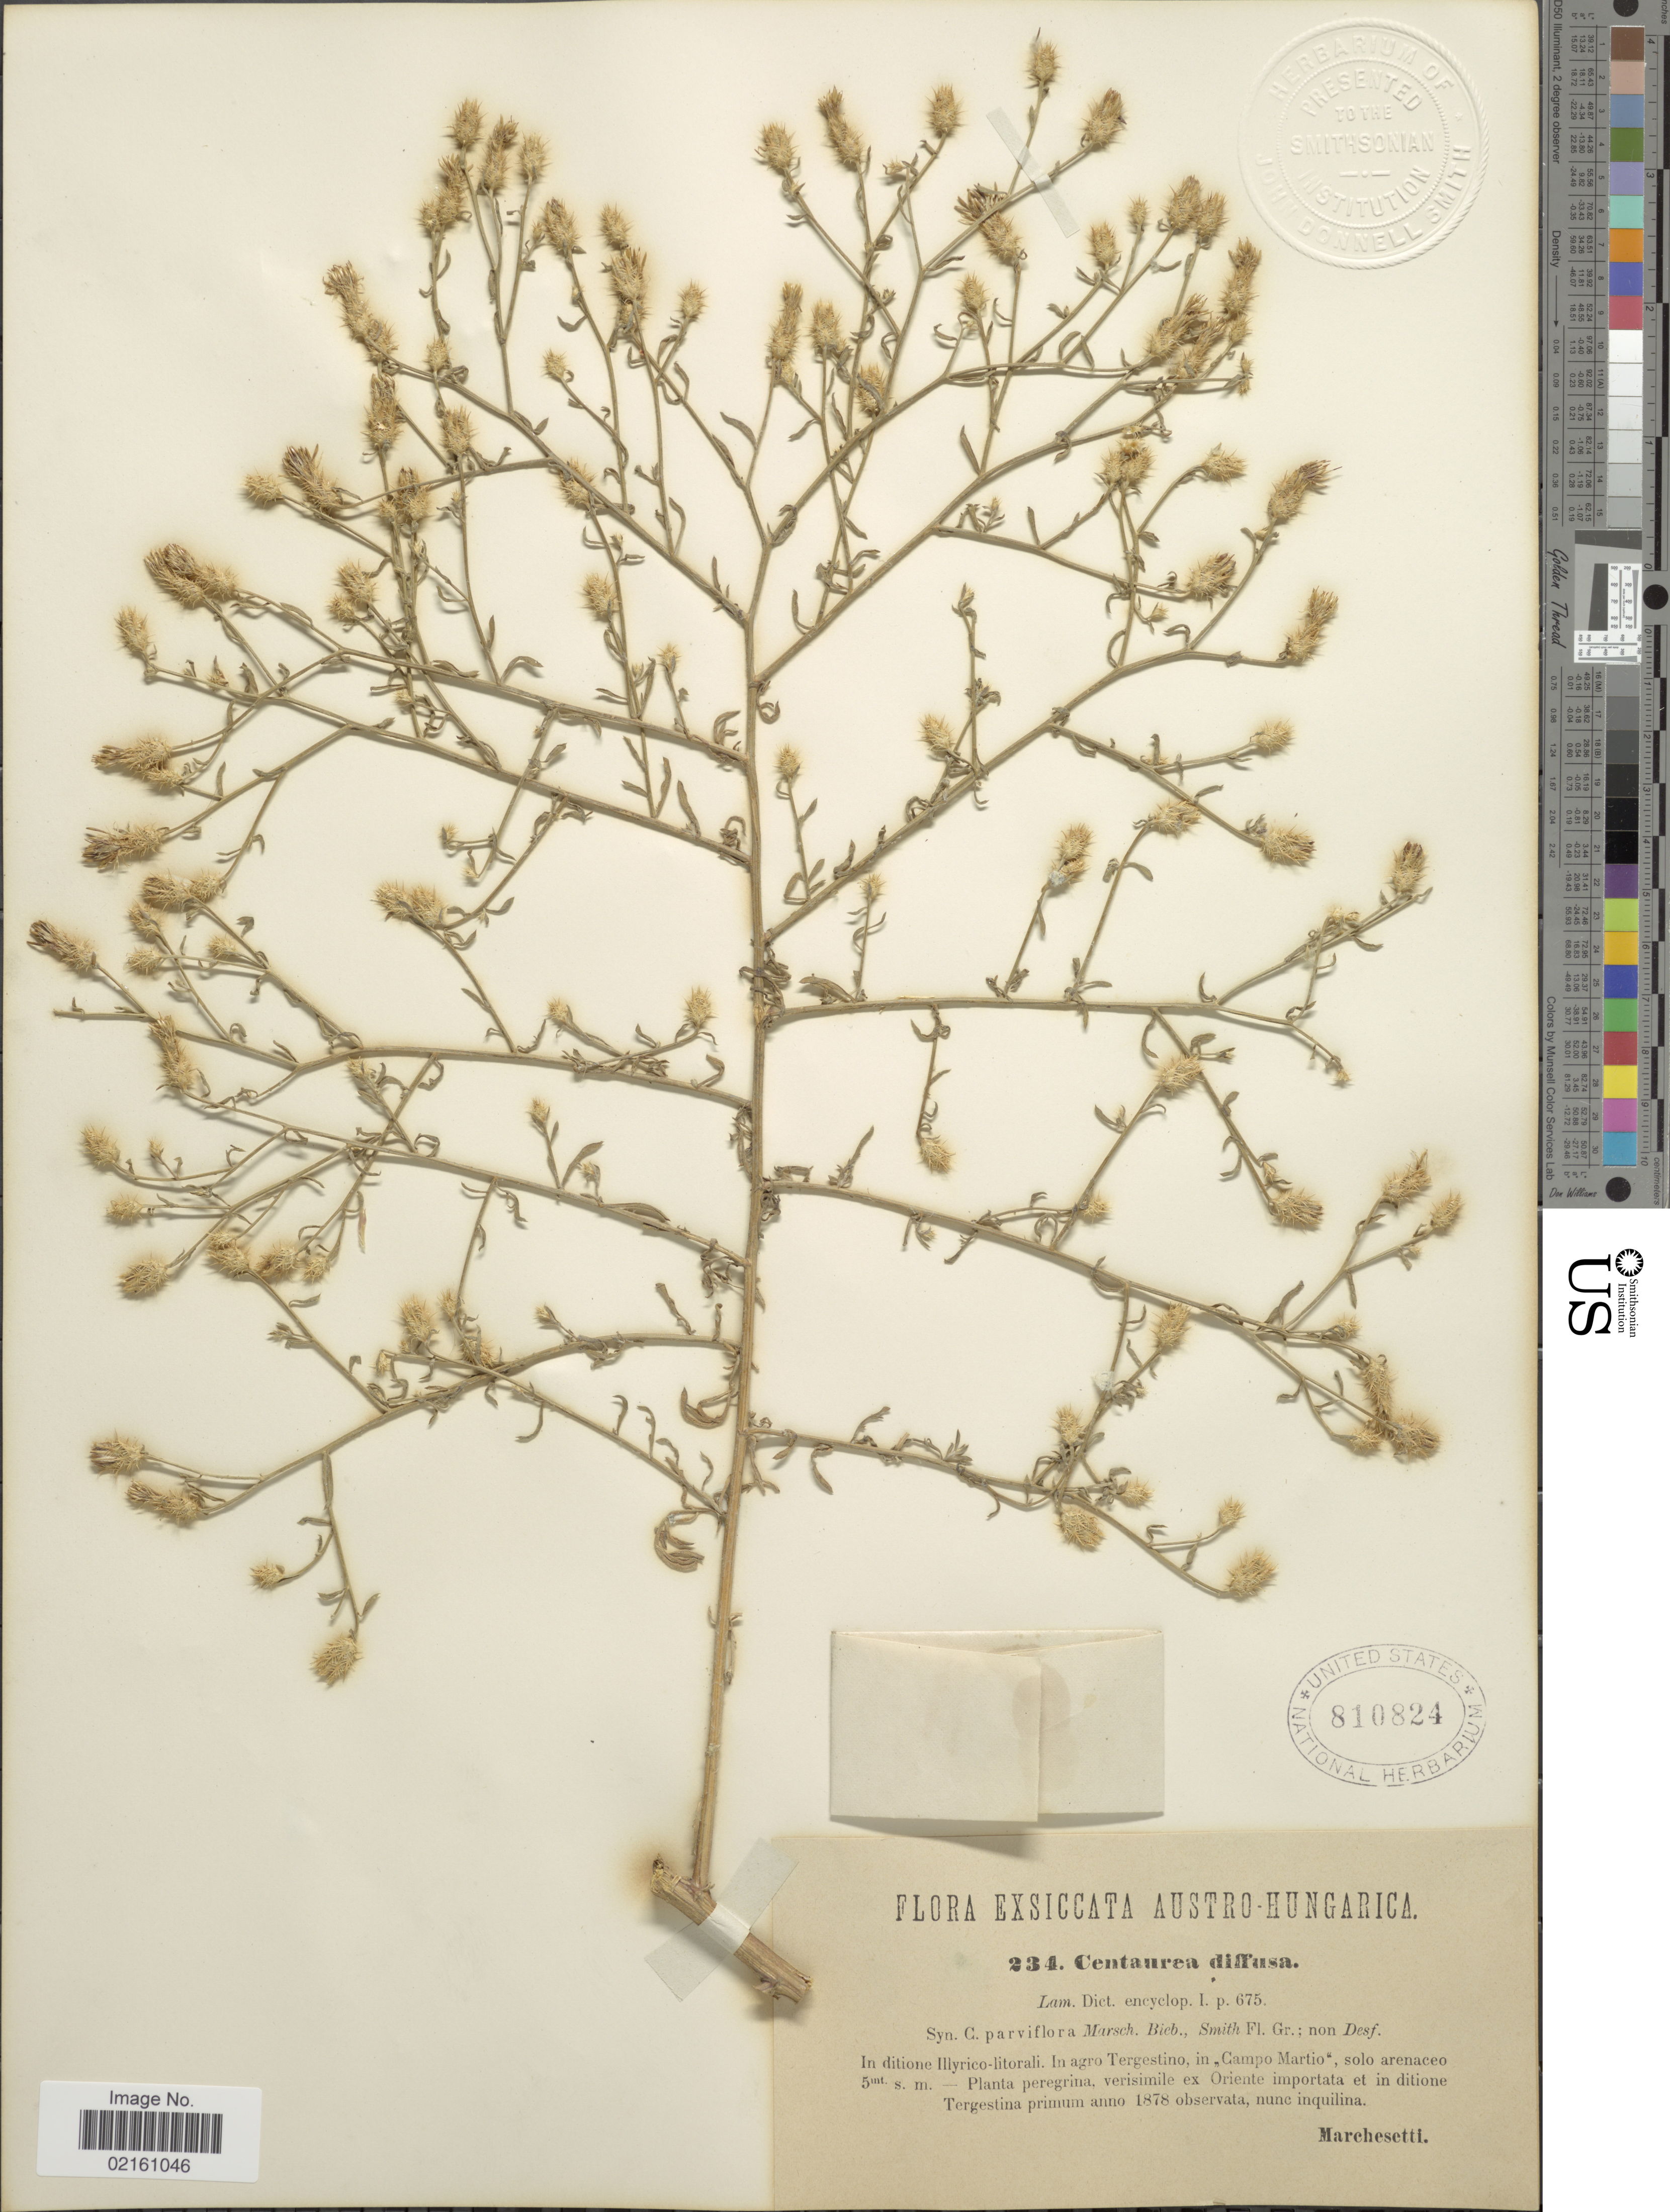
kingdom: Plantae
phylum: Tracheophyta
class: Magnoliopsida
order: Asterales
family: Asteraceae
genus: Centaurea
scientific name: Centaurea diffusa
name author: Lam.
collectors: -. Marchesetti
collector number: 234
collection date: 1878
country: Italy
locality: Austro-Hungarica, ditione Illyrico-litorali, Tergestino, in Campo Martio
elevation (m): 5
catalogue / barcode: US 810824